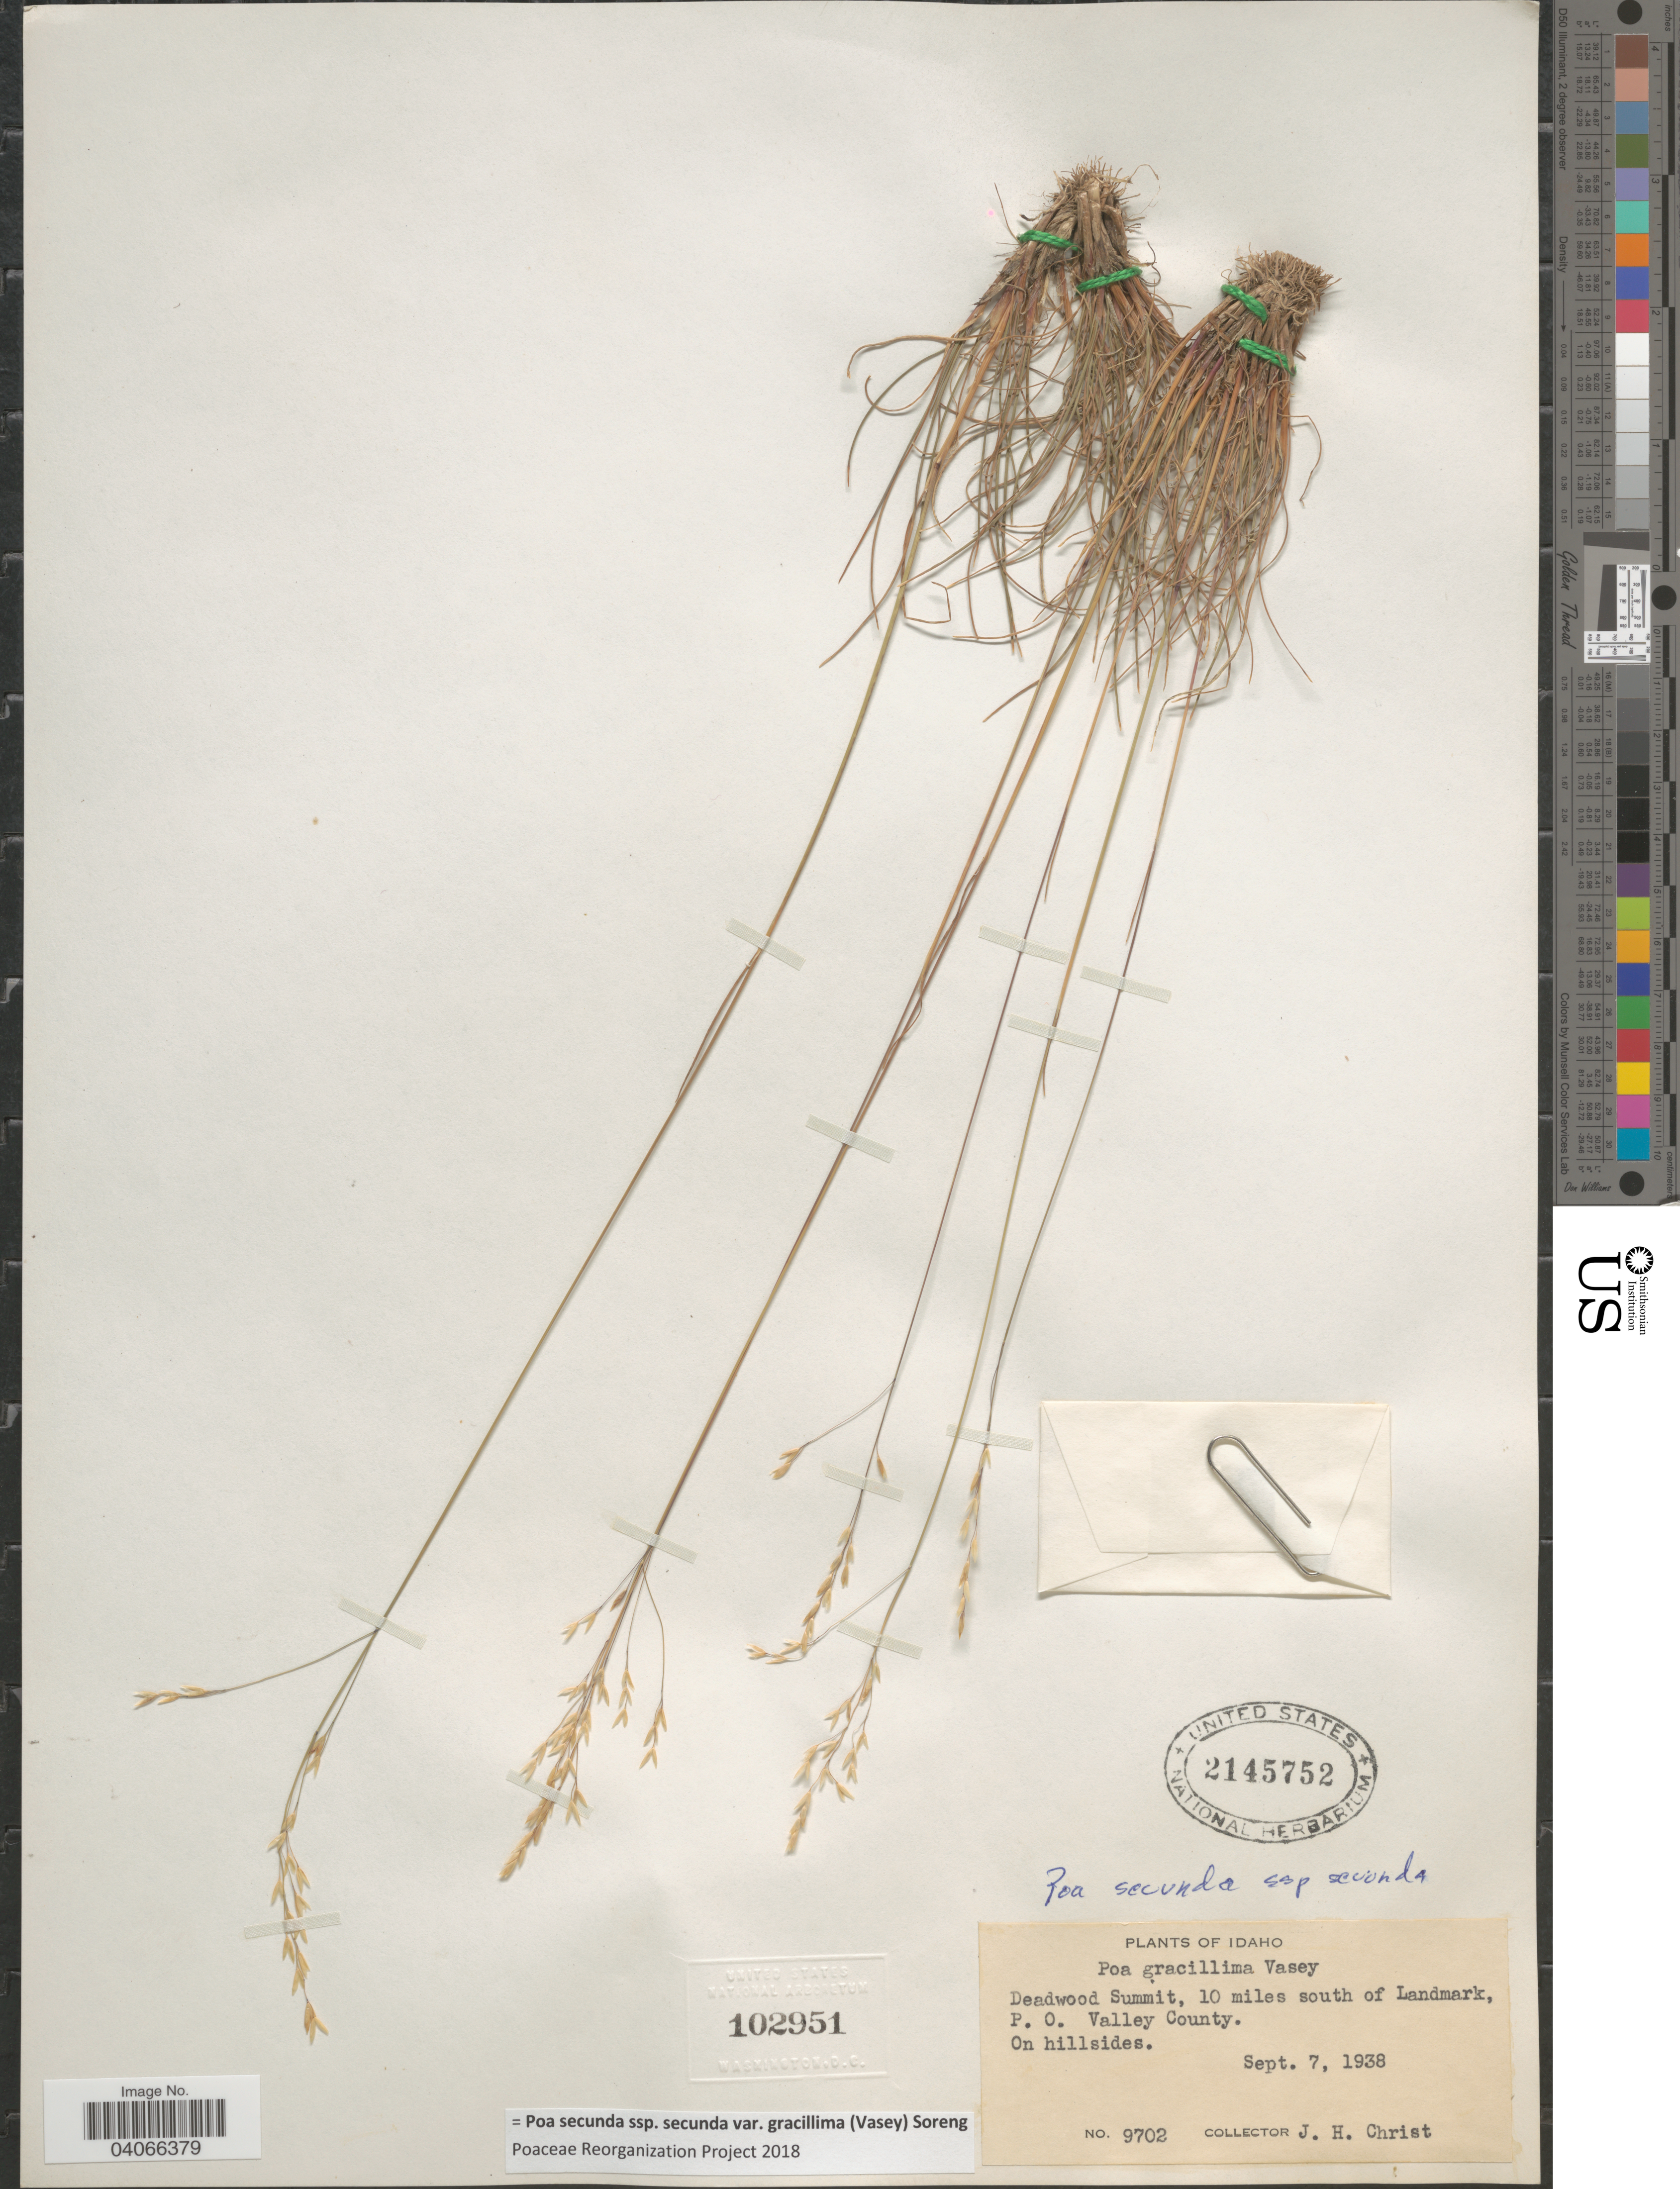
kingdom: Plantae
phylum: Tracheophyta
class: Liliopsida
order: Poales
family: Poaceae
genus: Poa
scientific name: Poa secunda subsp. secunda var. gracillima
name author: (Vasey) Soreng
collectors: J. H. Christ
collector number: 9702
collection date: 1938-09-07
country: United States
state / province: Idaho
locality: Deadwood Summit, 10 miles south of Landmark, P.O. Valley County.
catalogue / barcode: US 2145752